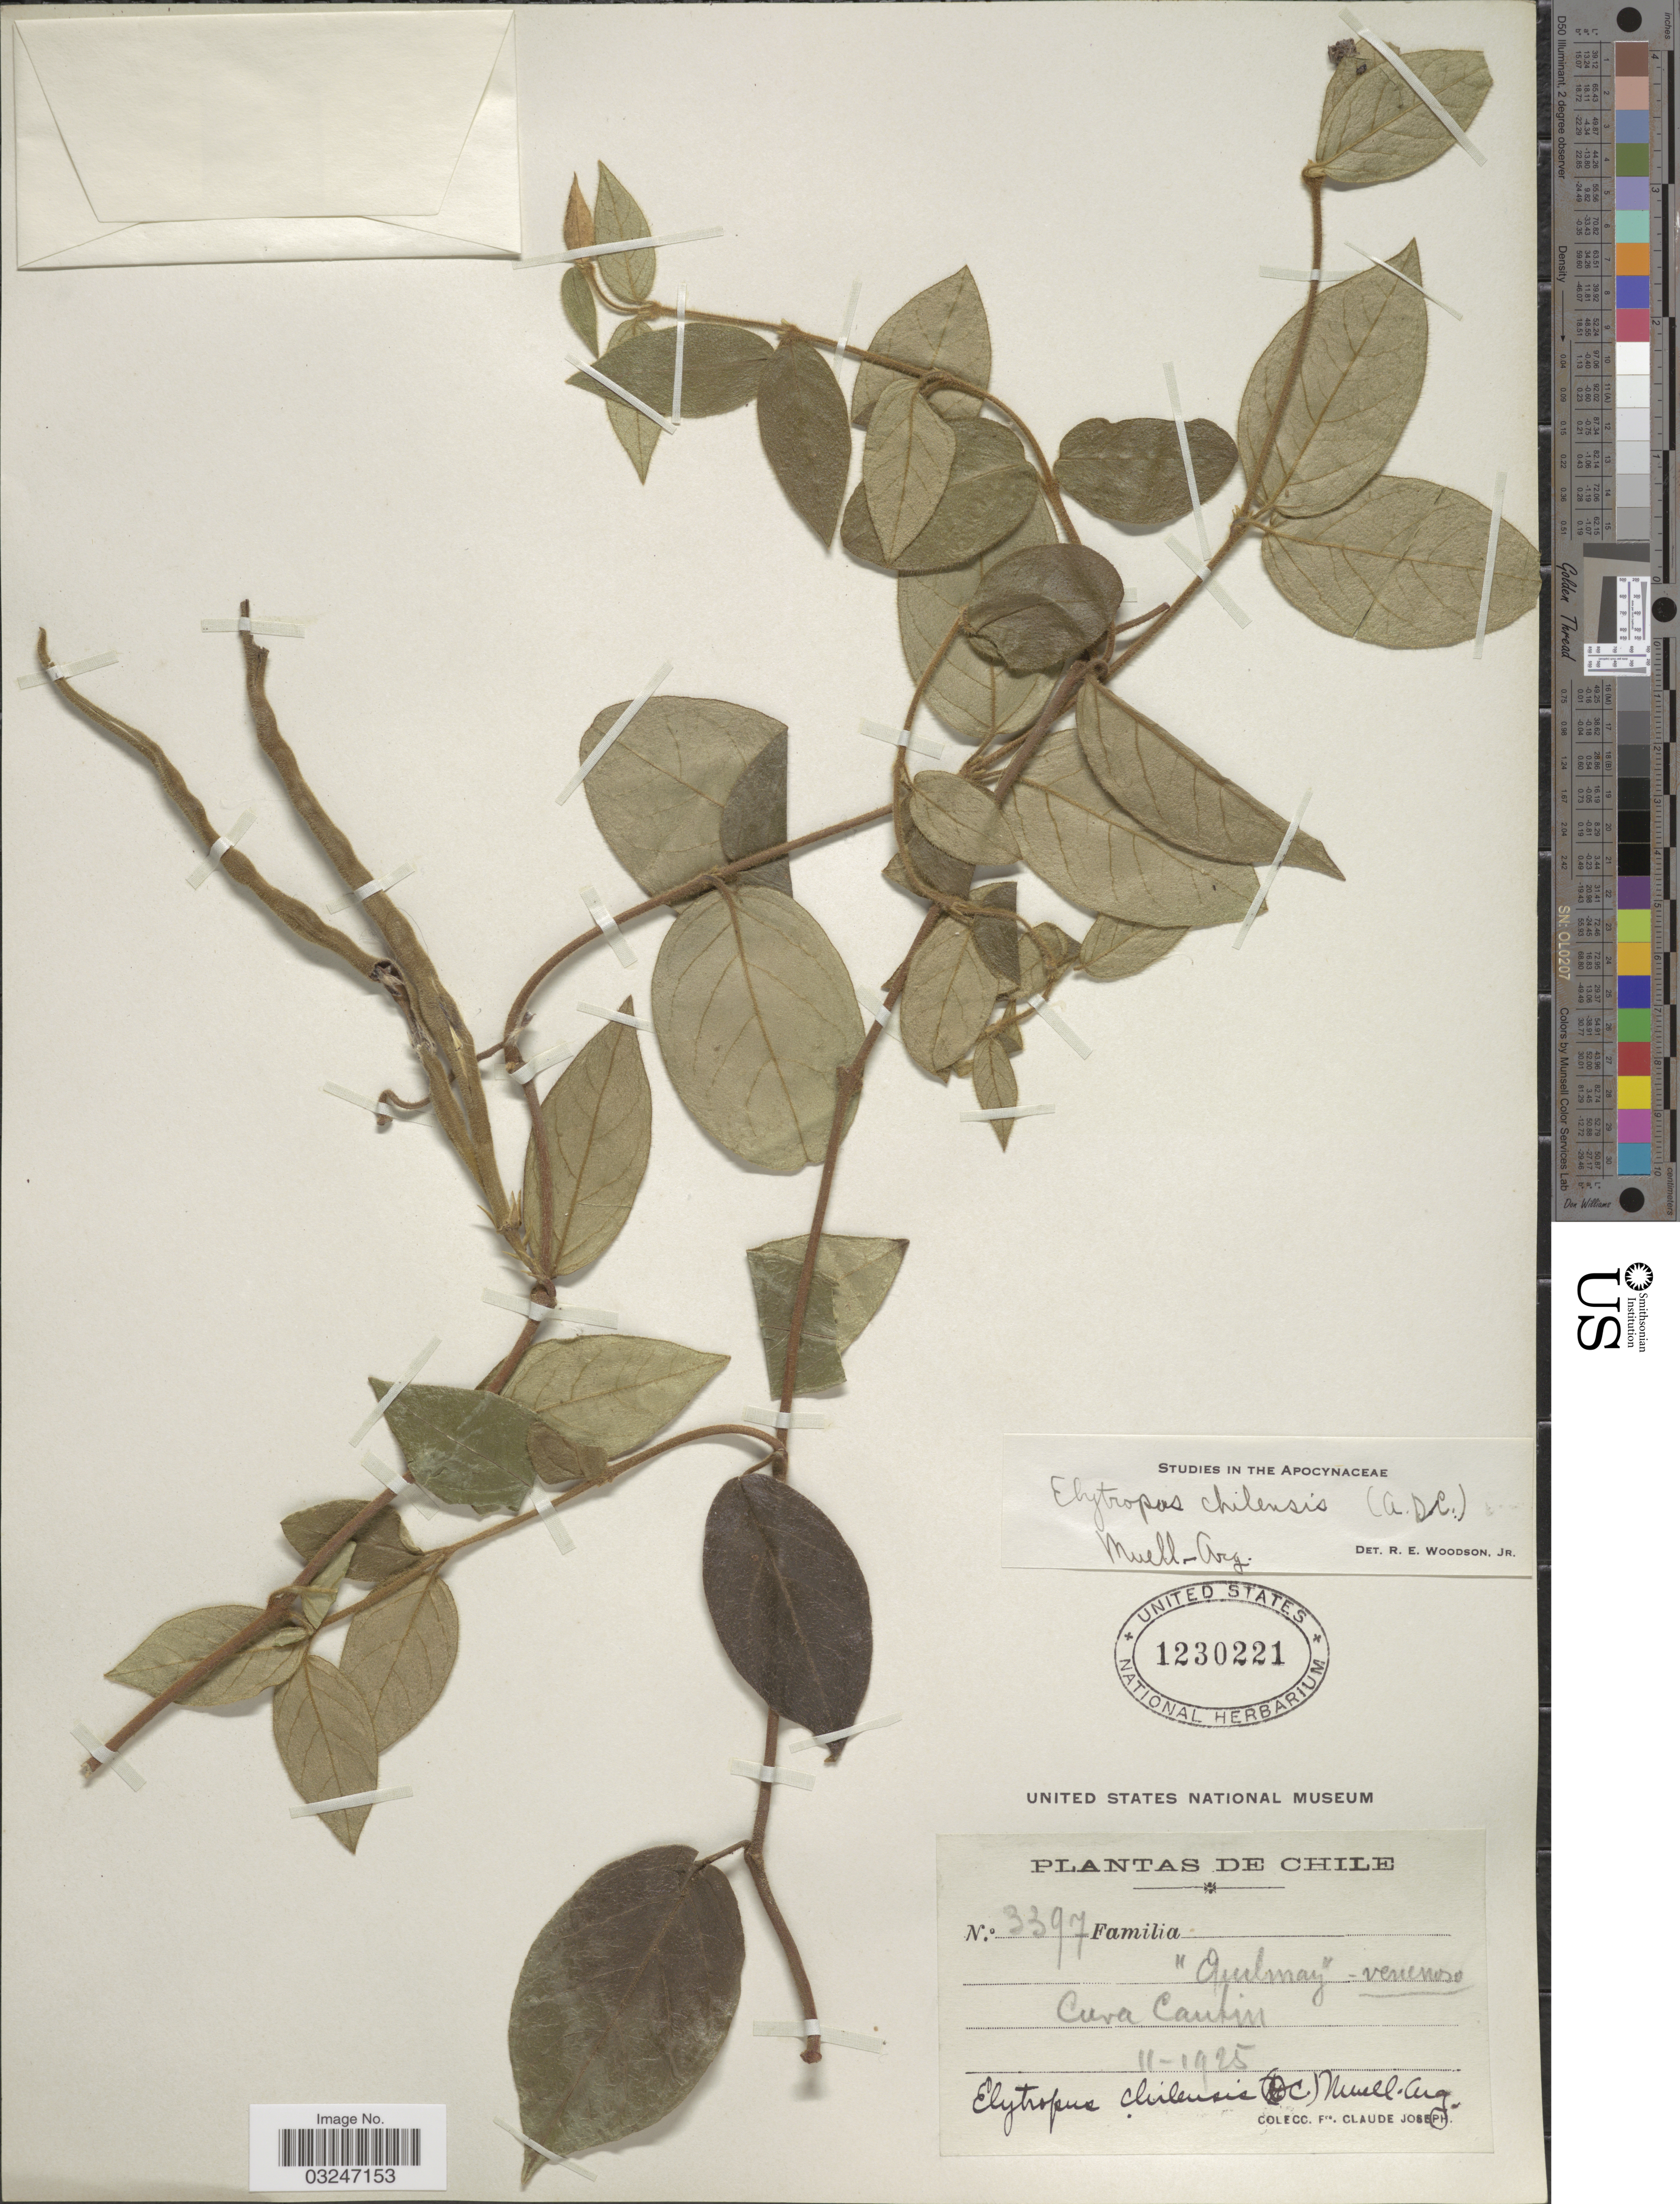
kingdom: Plantae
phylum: Tracheophyta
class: Magnoliopsida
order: Gentianales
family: Apocynaceae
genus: Elytropus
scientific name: Elytropus chilensis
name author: (A. DC.) Müll. Arg.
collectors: Bro. Claude-Joseph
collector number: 3397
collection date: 1925-11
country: Chile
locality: Cuva Cautin.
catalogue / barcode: US 1230221